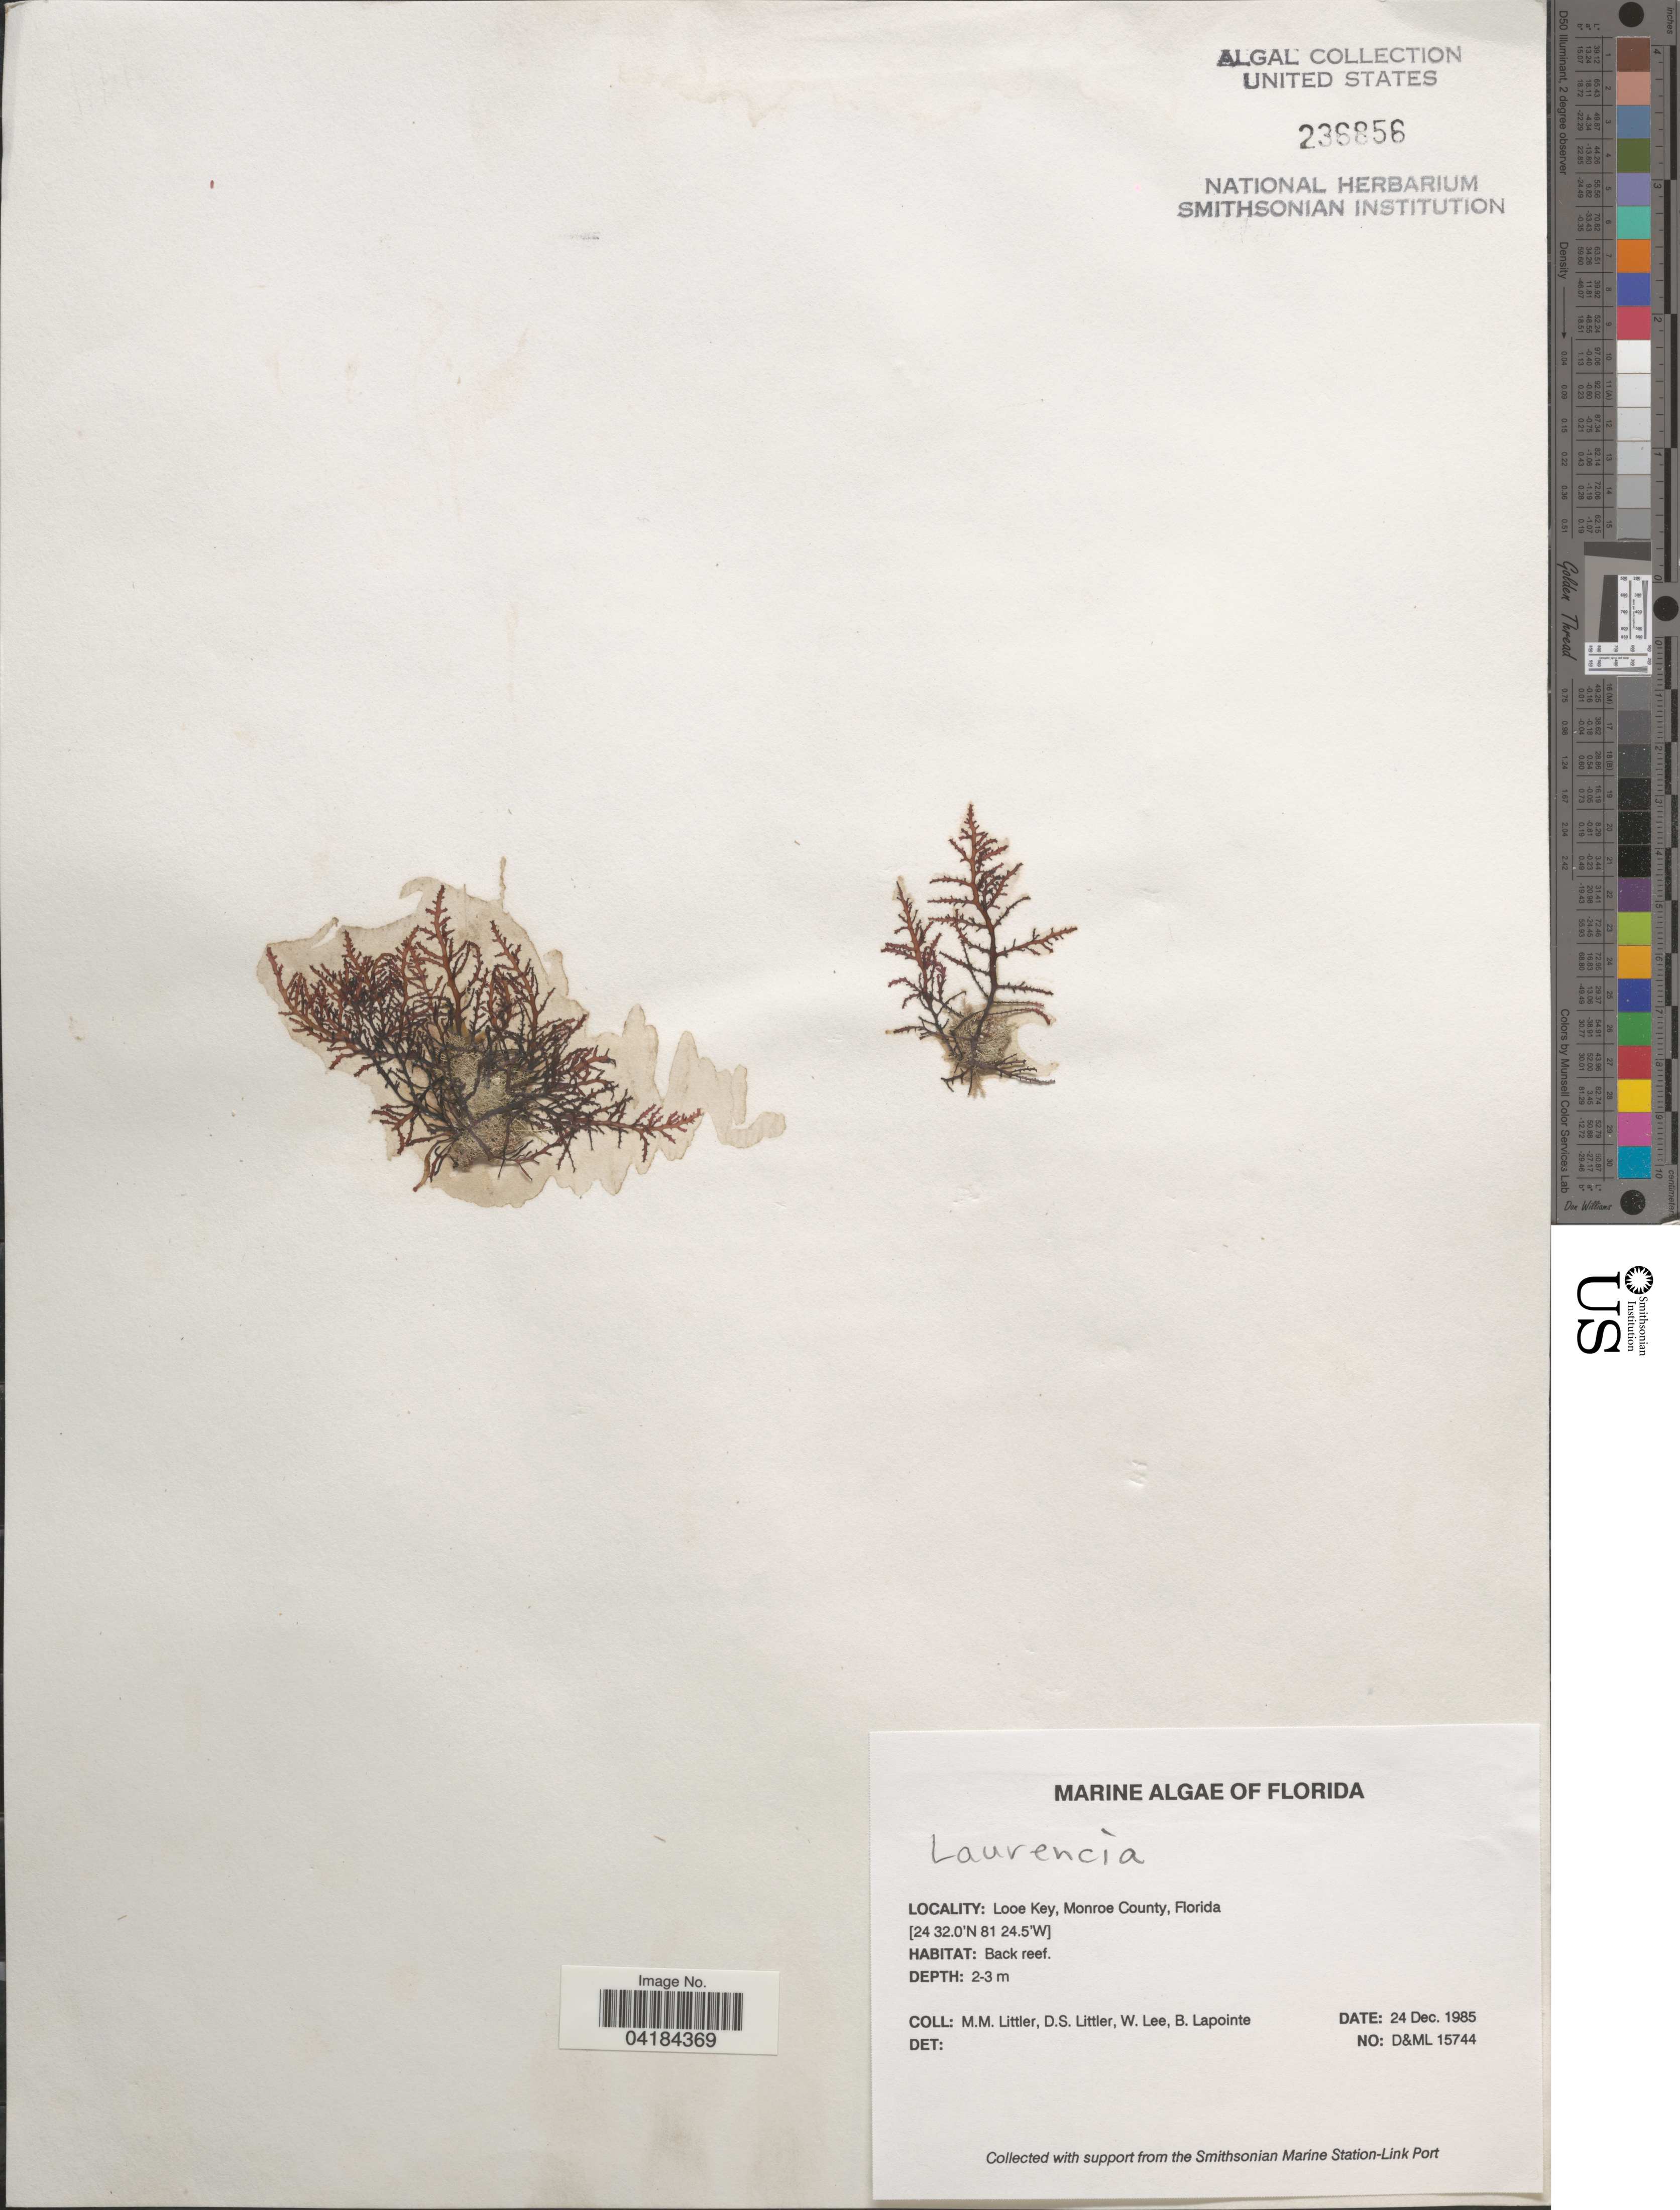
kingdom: Plantae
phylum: Rhodophyta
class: Florideophyceae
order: Ceramiales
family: Rhodomelaceae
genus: Laurencia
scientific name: Laurencia sp.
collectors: D. S. Littler, W. Lee & B. Lapointe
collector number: D&ML15744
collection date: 1985-12-24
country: United States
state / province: Florida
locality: Loe Key, Monroe County.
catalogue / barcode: US 236856